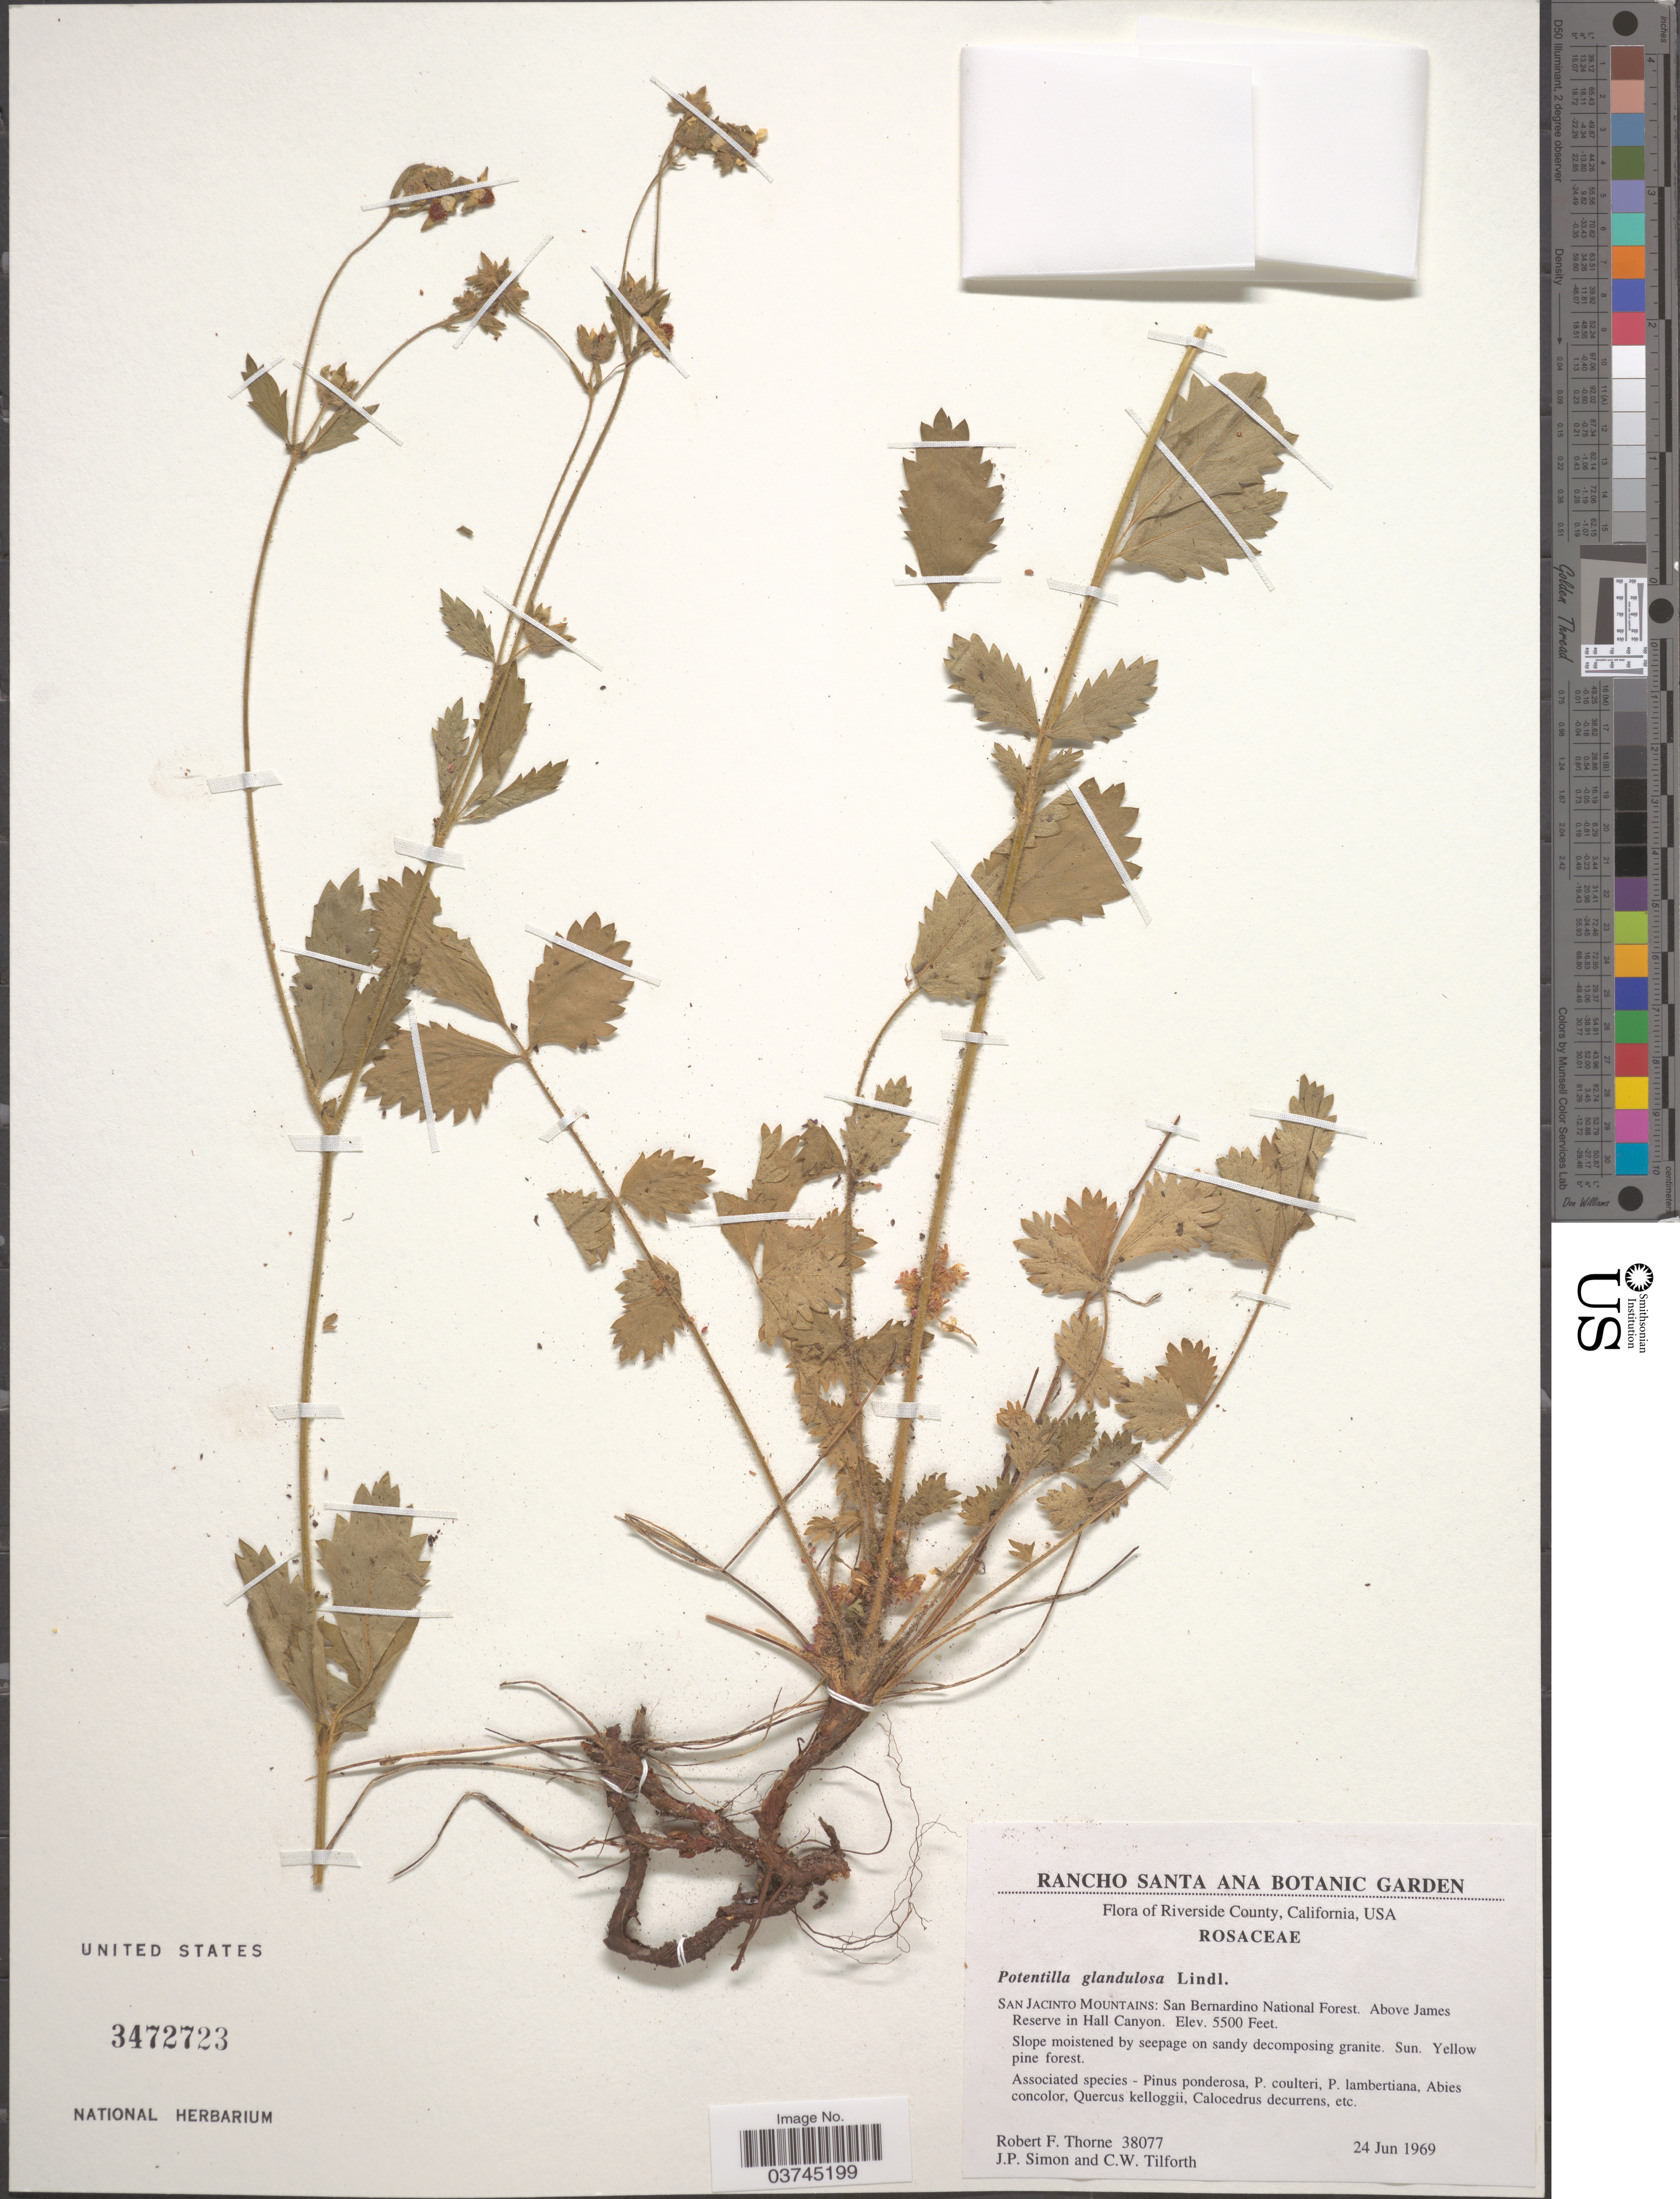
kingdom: Plantae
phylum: Tracheophyta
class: Magnoliopsida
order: Rosales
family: Rosaceae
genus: Drymocallis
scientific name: Drymocallis glandulosa subsp. reflexa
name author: (Greene) Soják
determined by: Ertter, B.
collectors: R. F. Thorne, J.-P. Simon & C. Tilforth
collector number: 38077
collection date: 1969-06-24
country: United States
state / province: California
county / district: Riverside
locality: Riverside County. San Jacinto Mountains: San Bernardino National Forest. Above James Reserve in Hall Canyon.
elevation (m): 1676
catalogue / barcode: US 3472723